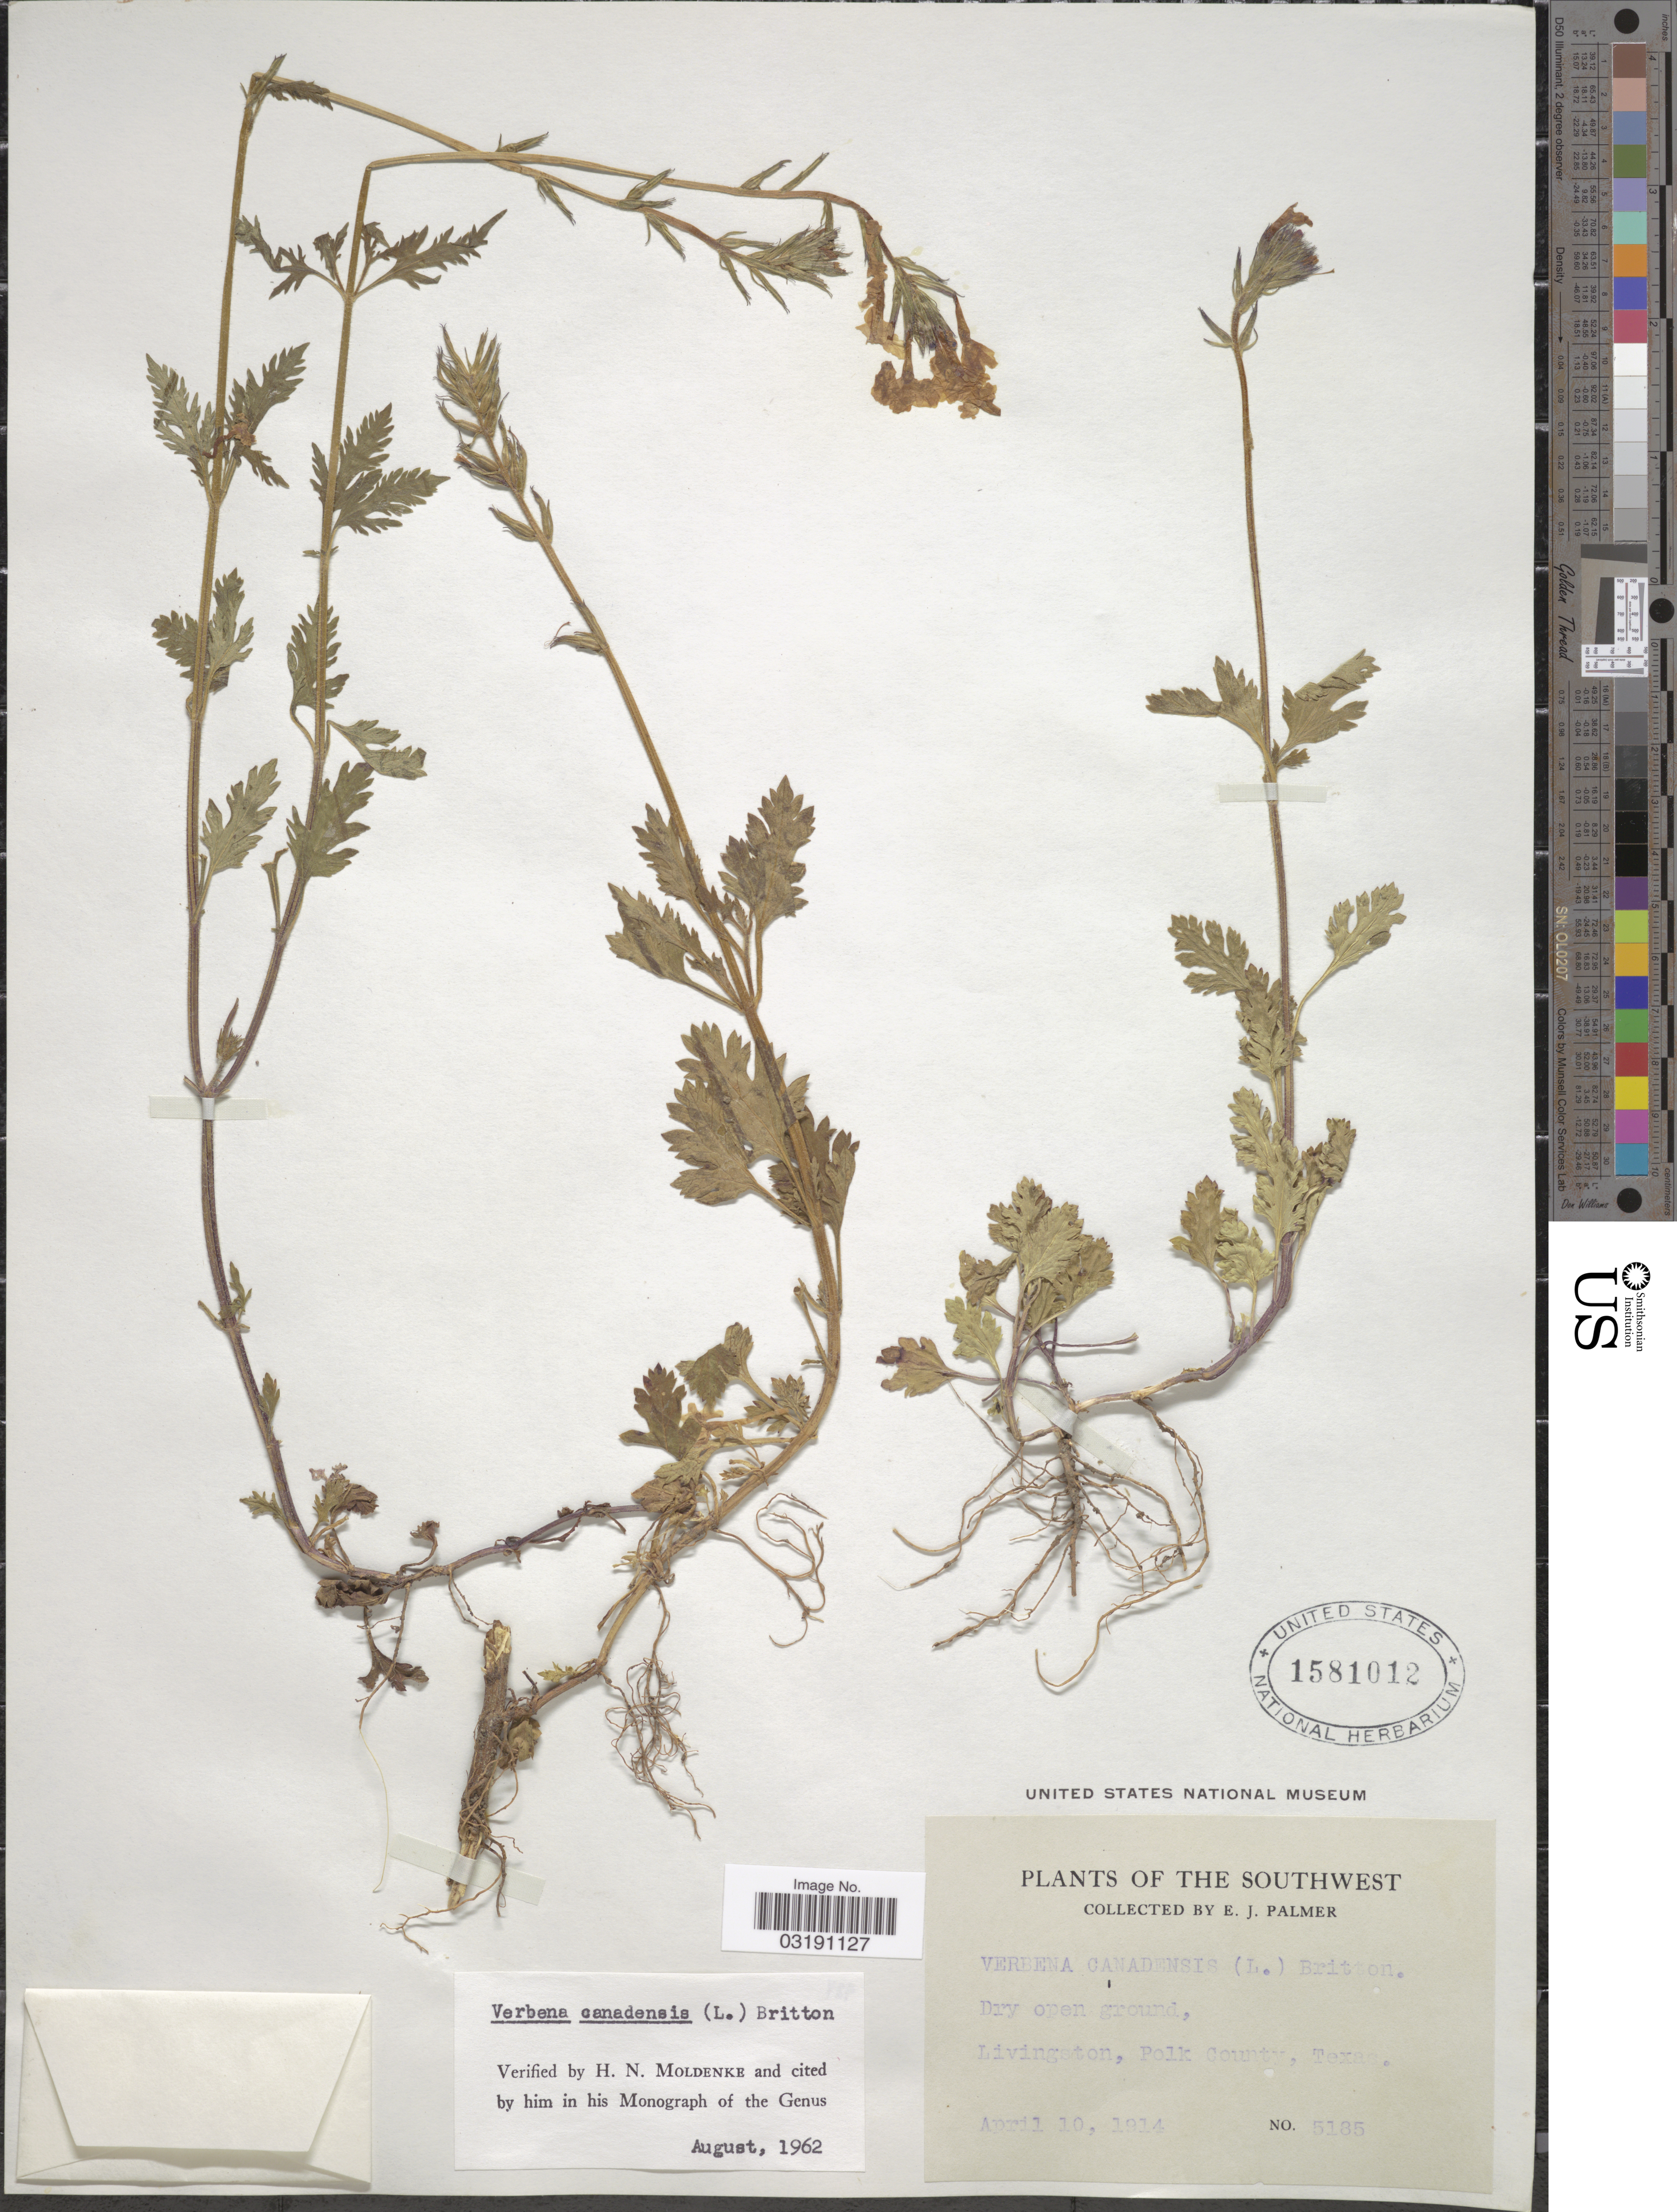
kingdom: Plantae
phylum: Tracheophyta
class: Magnoliopsida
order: Lamiales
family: Verbenaceae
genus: Verbena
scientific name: Verbena canadensis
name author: (L.) Britton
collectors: E. J. Palmer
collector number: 5185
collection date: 1914-04-10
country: United States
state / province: Texas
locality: The Southwest. Livington, Polk County.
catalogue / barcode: US 1581012